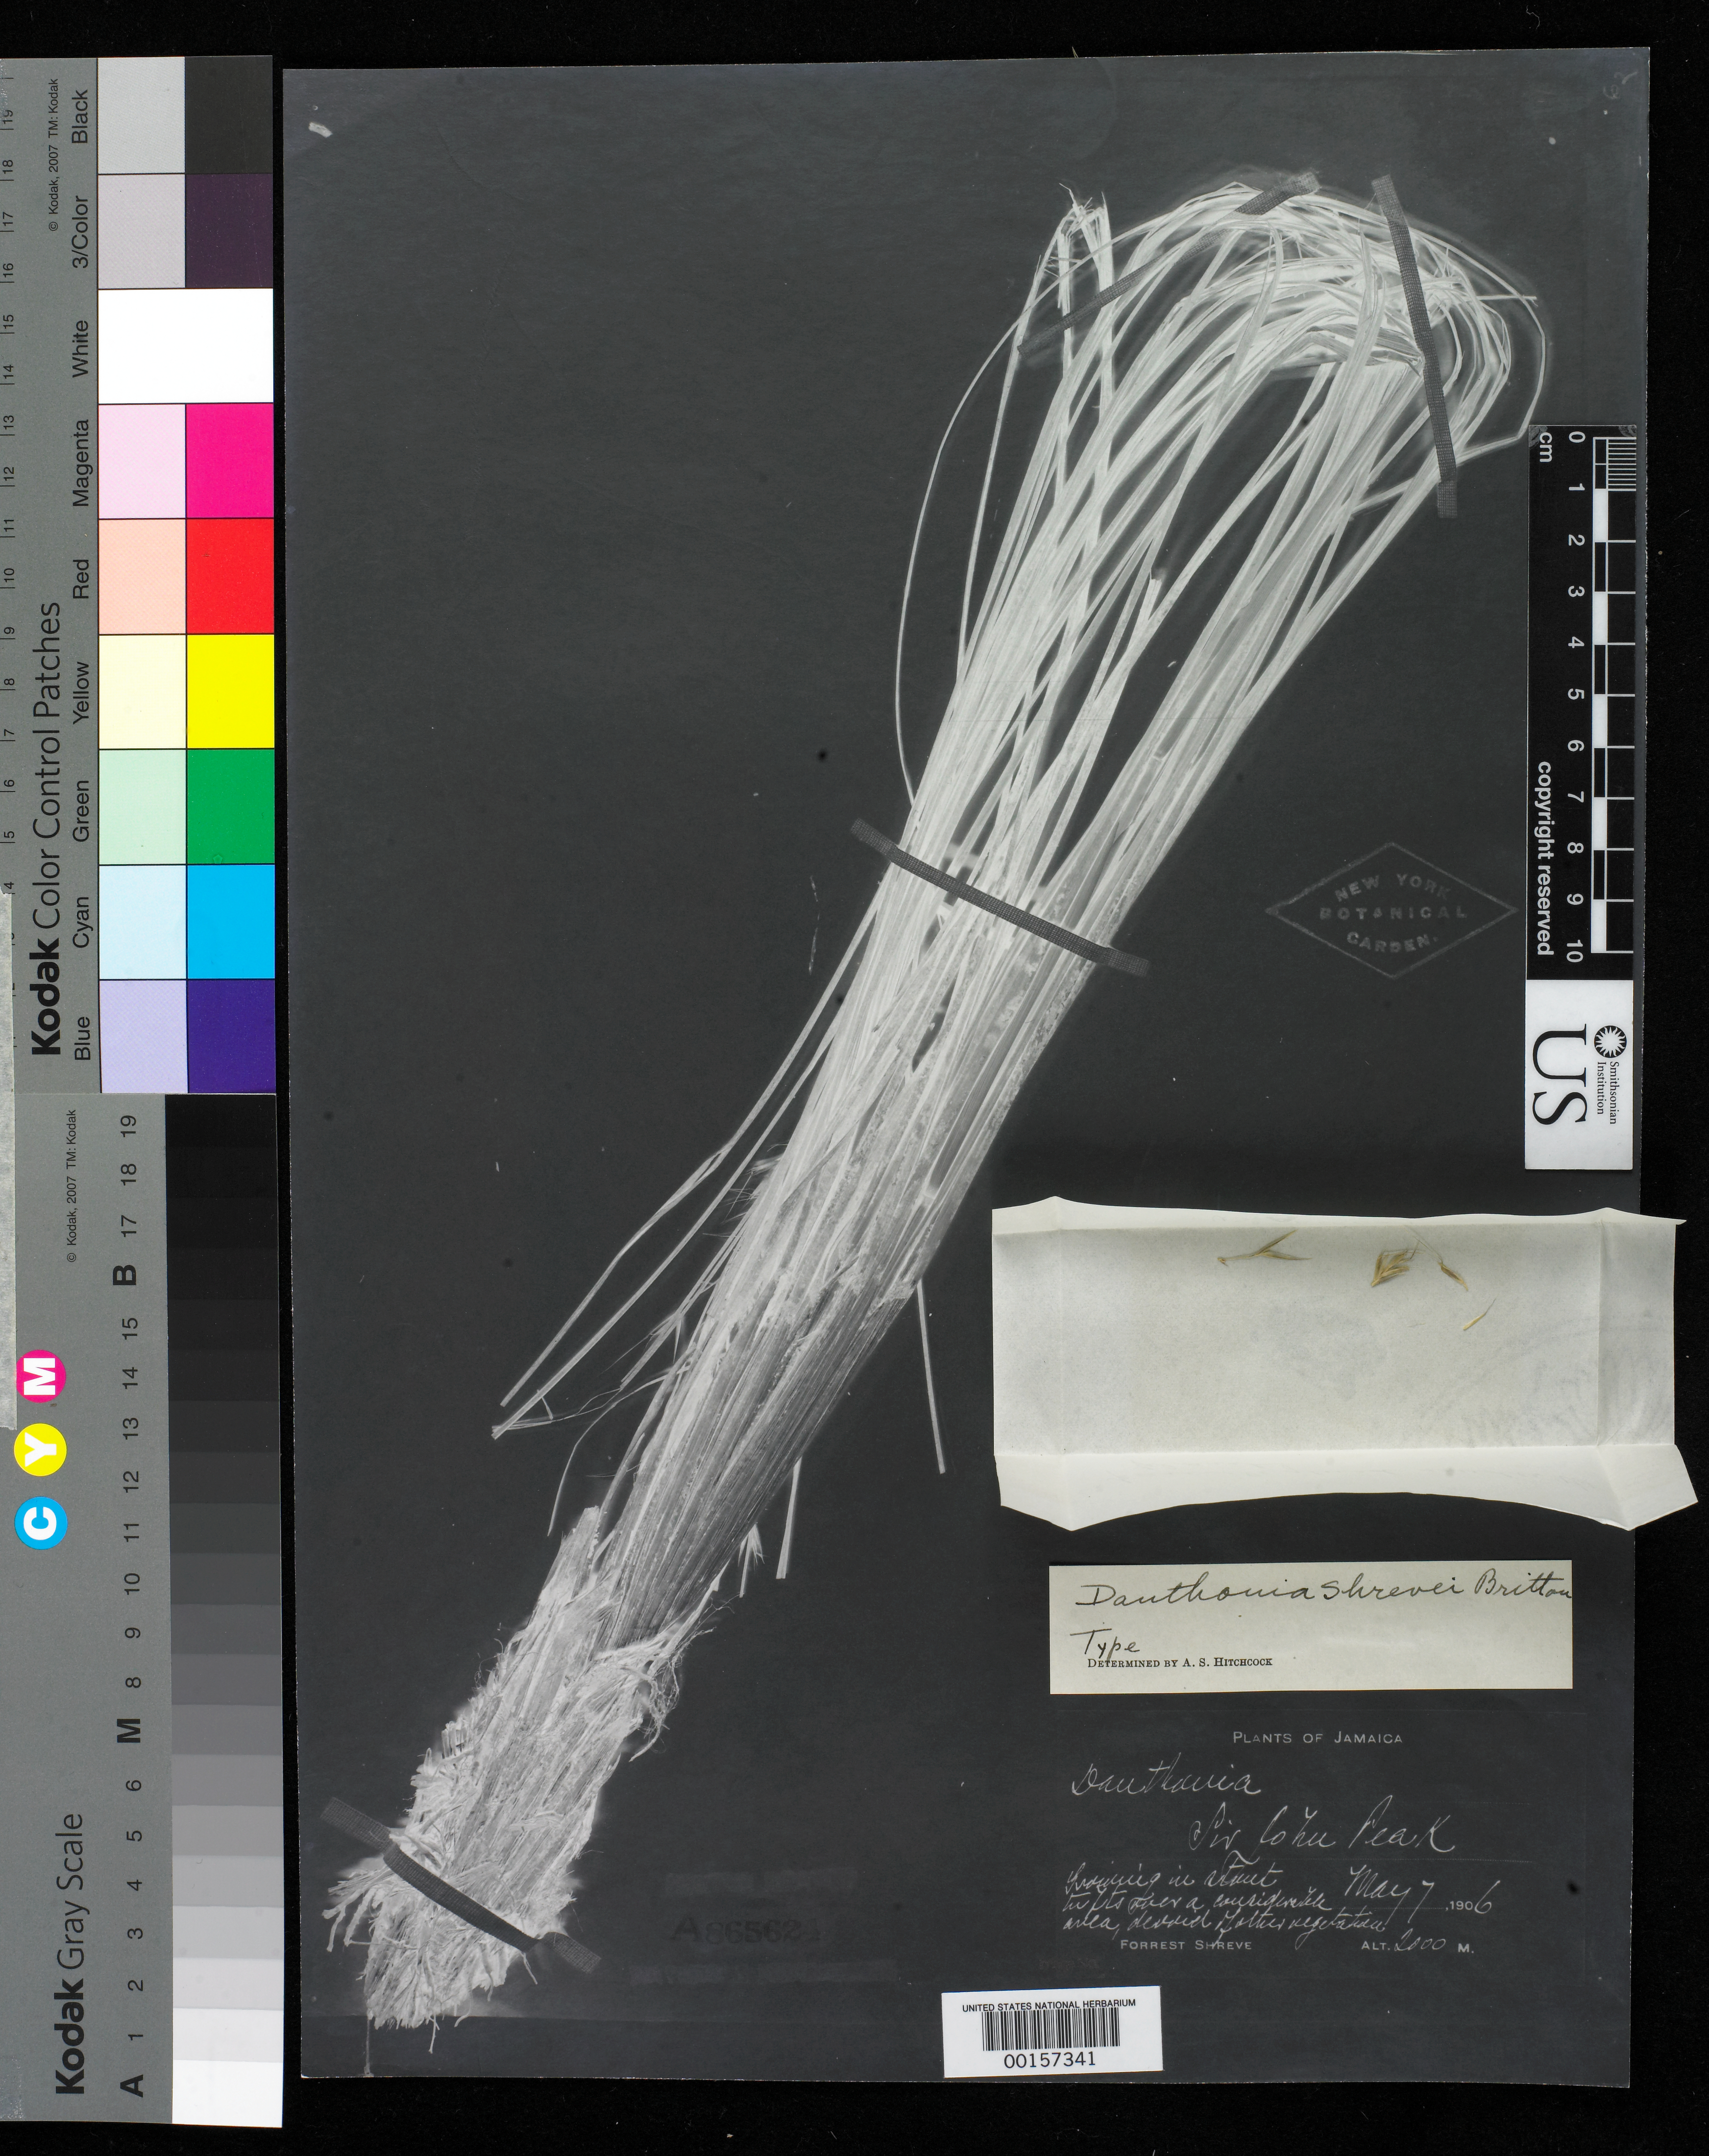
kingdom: Plantae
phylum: Tracheophyta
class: Liliopsida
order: Poales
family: Poaceae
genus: Danthonia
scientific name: Danthonia shrevei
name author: Britton ex Nash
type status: Type Fragment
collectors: F. Shreve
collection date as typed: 07 --- 1906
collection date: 1906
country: Jamaica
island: Greater Antilles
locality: Blue Mtns., Sir John Peak.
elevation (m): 2000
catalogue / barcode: US 865624A